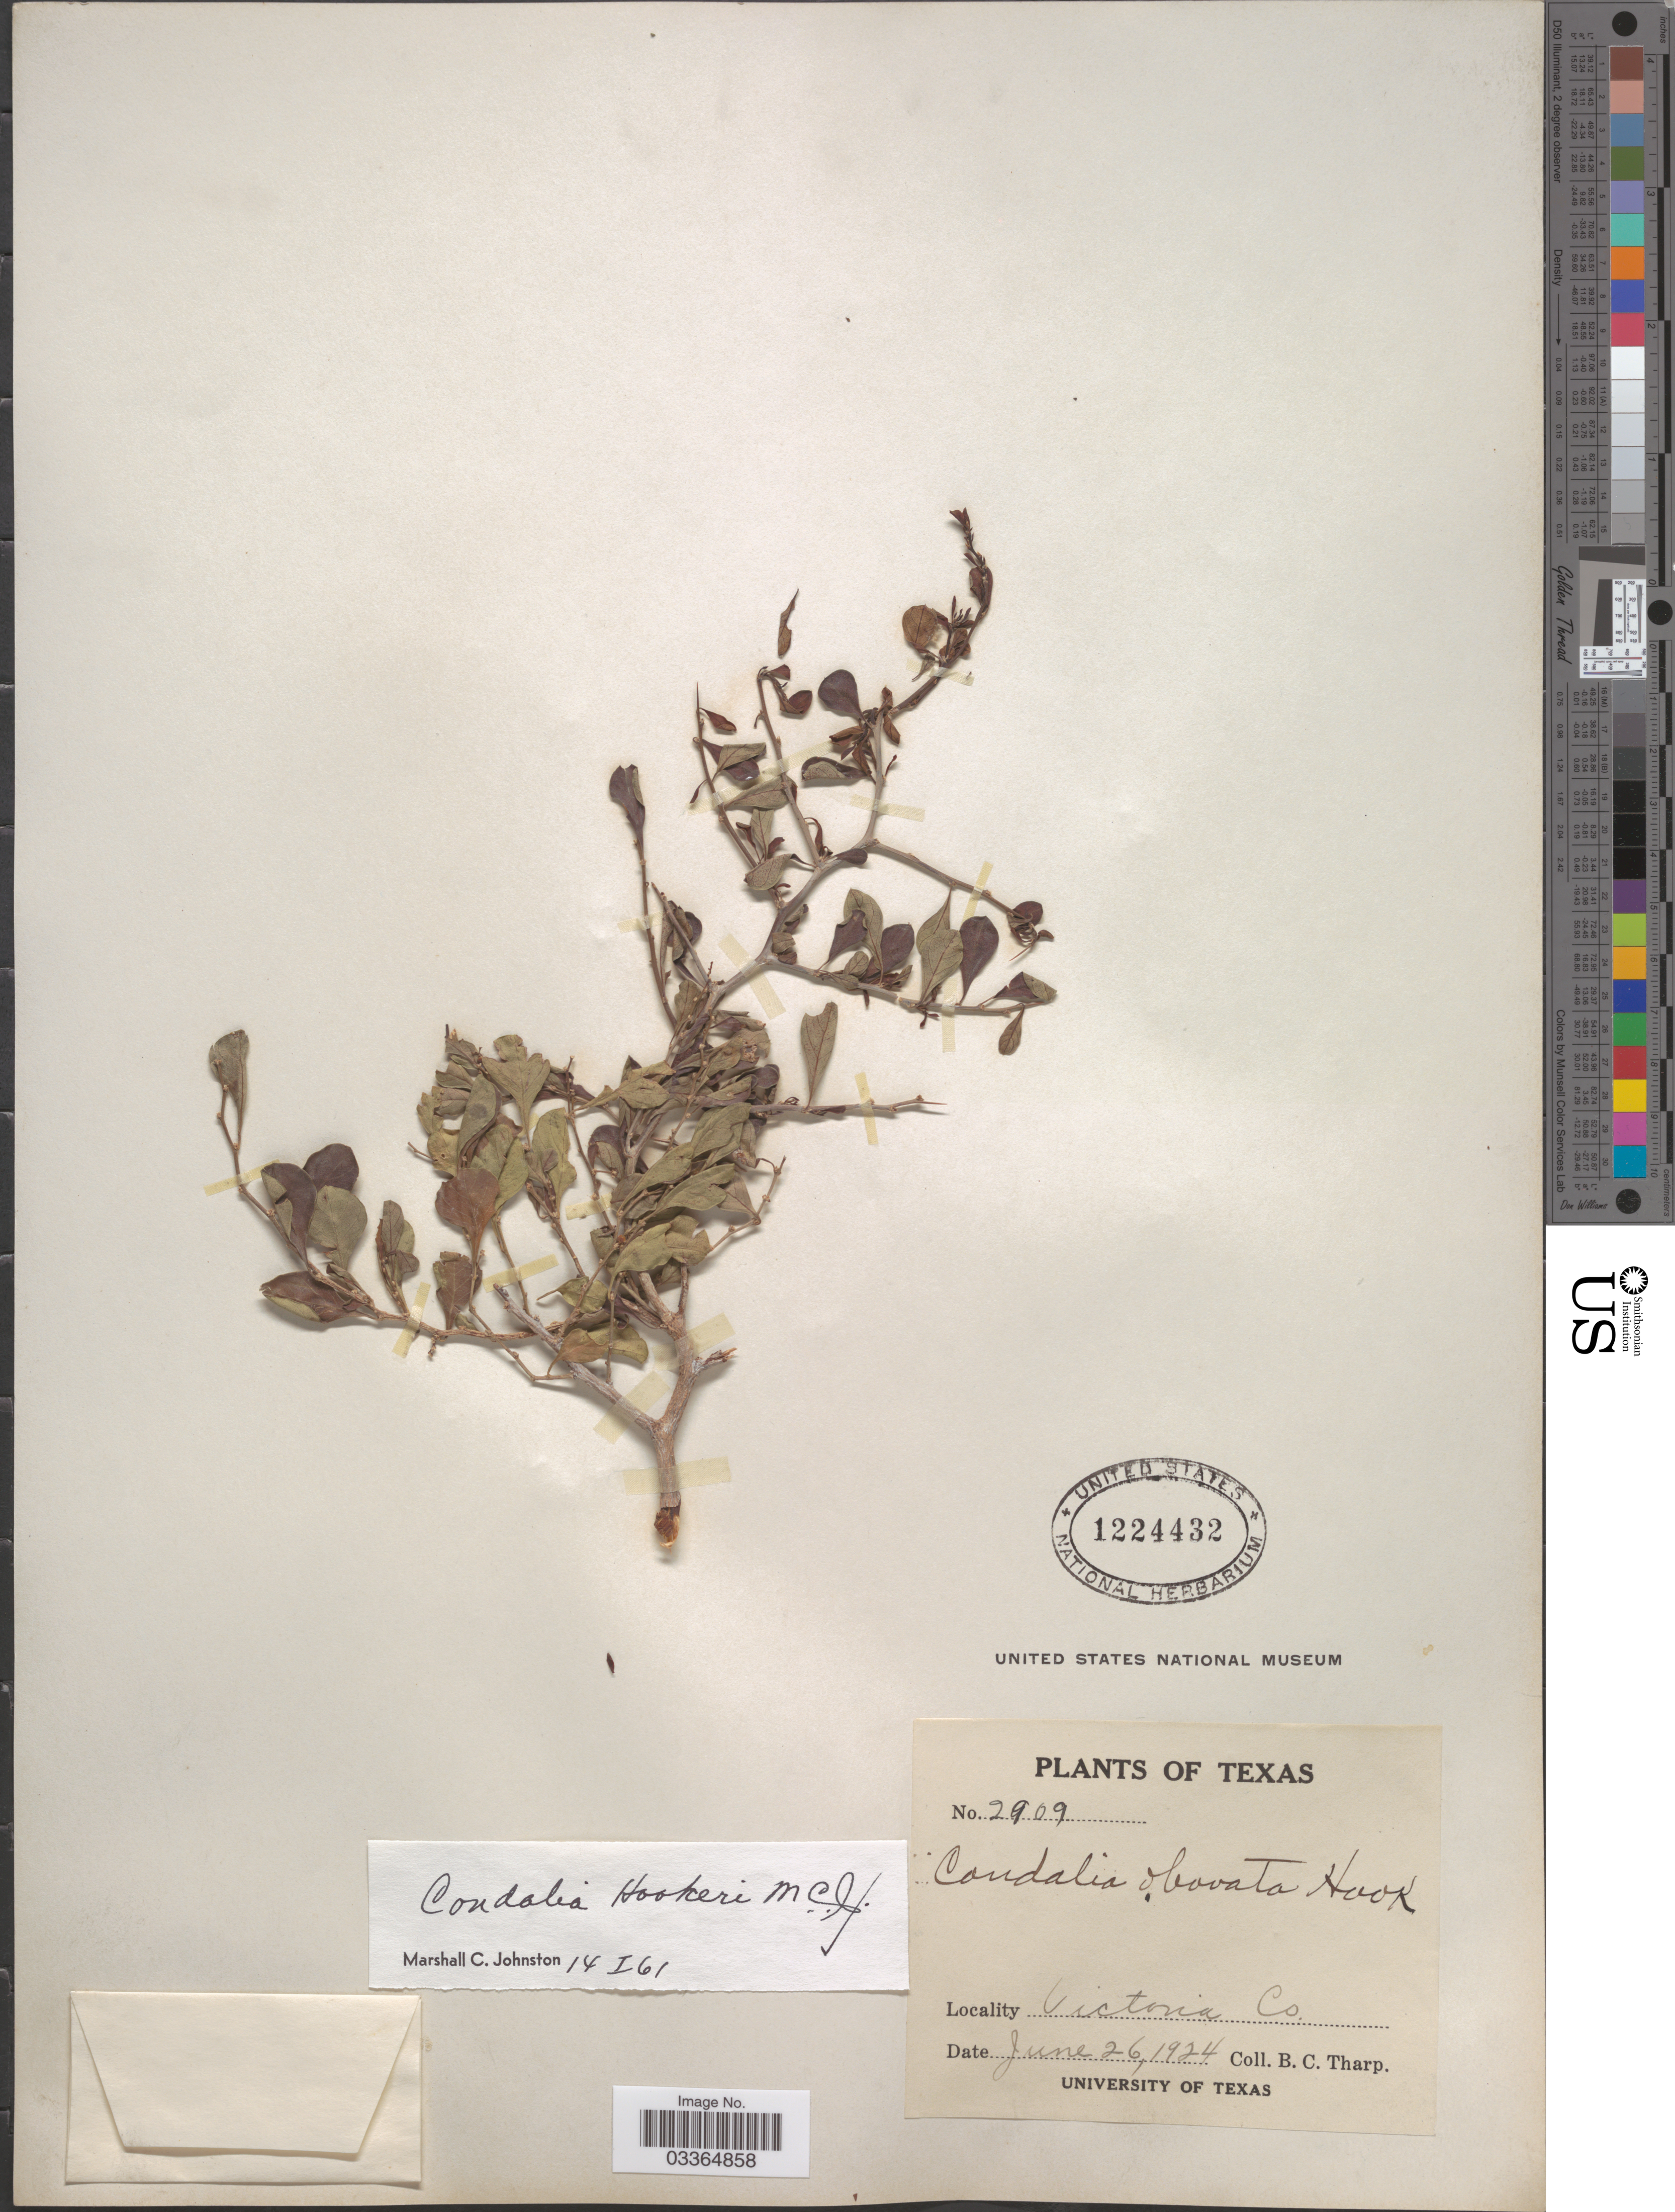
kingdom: Plantae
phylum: Tracheophyta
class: Magnoliopsida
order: Rosales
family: Rhamnaceae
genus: Condalia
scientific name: Condalia hookeri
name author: M.C. Johnst.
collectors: B. C. Tharp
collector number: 2909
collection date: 1924-06-26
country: United States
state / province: Texas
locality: Victoria Co.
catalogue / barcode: US 1224432